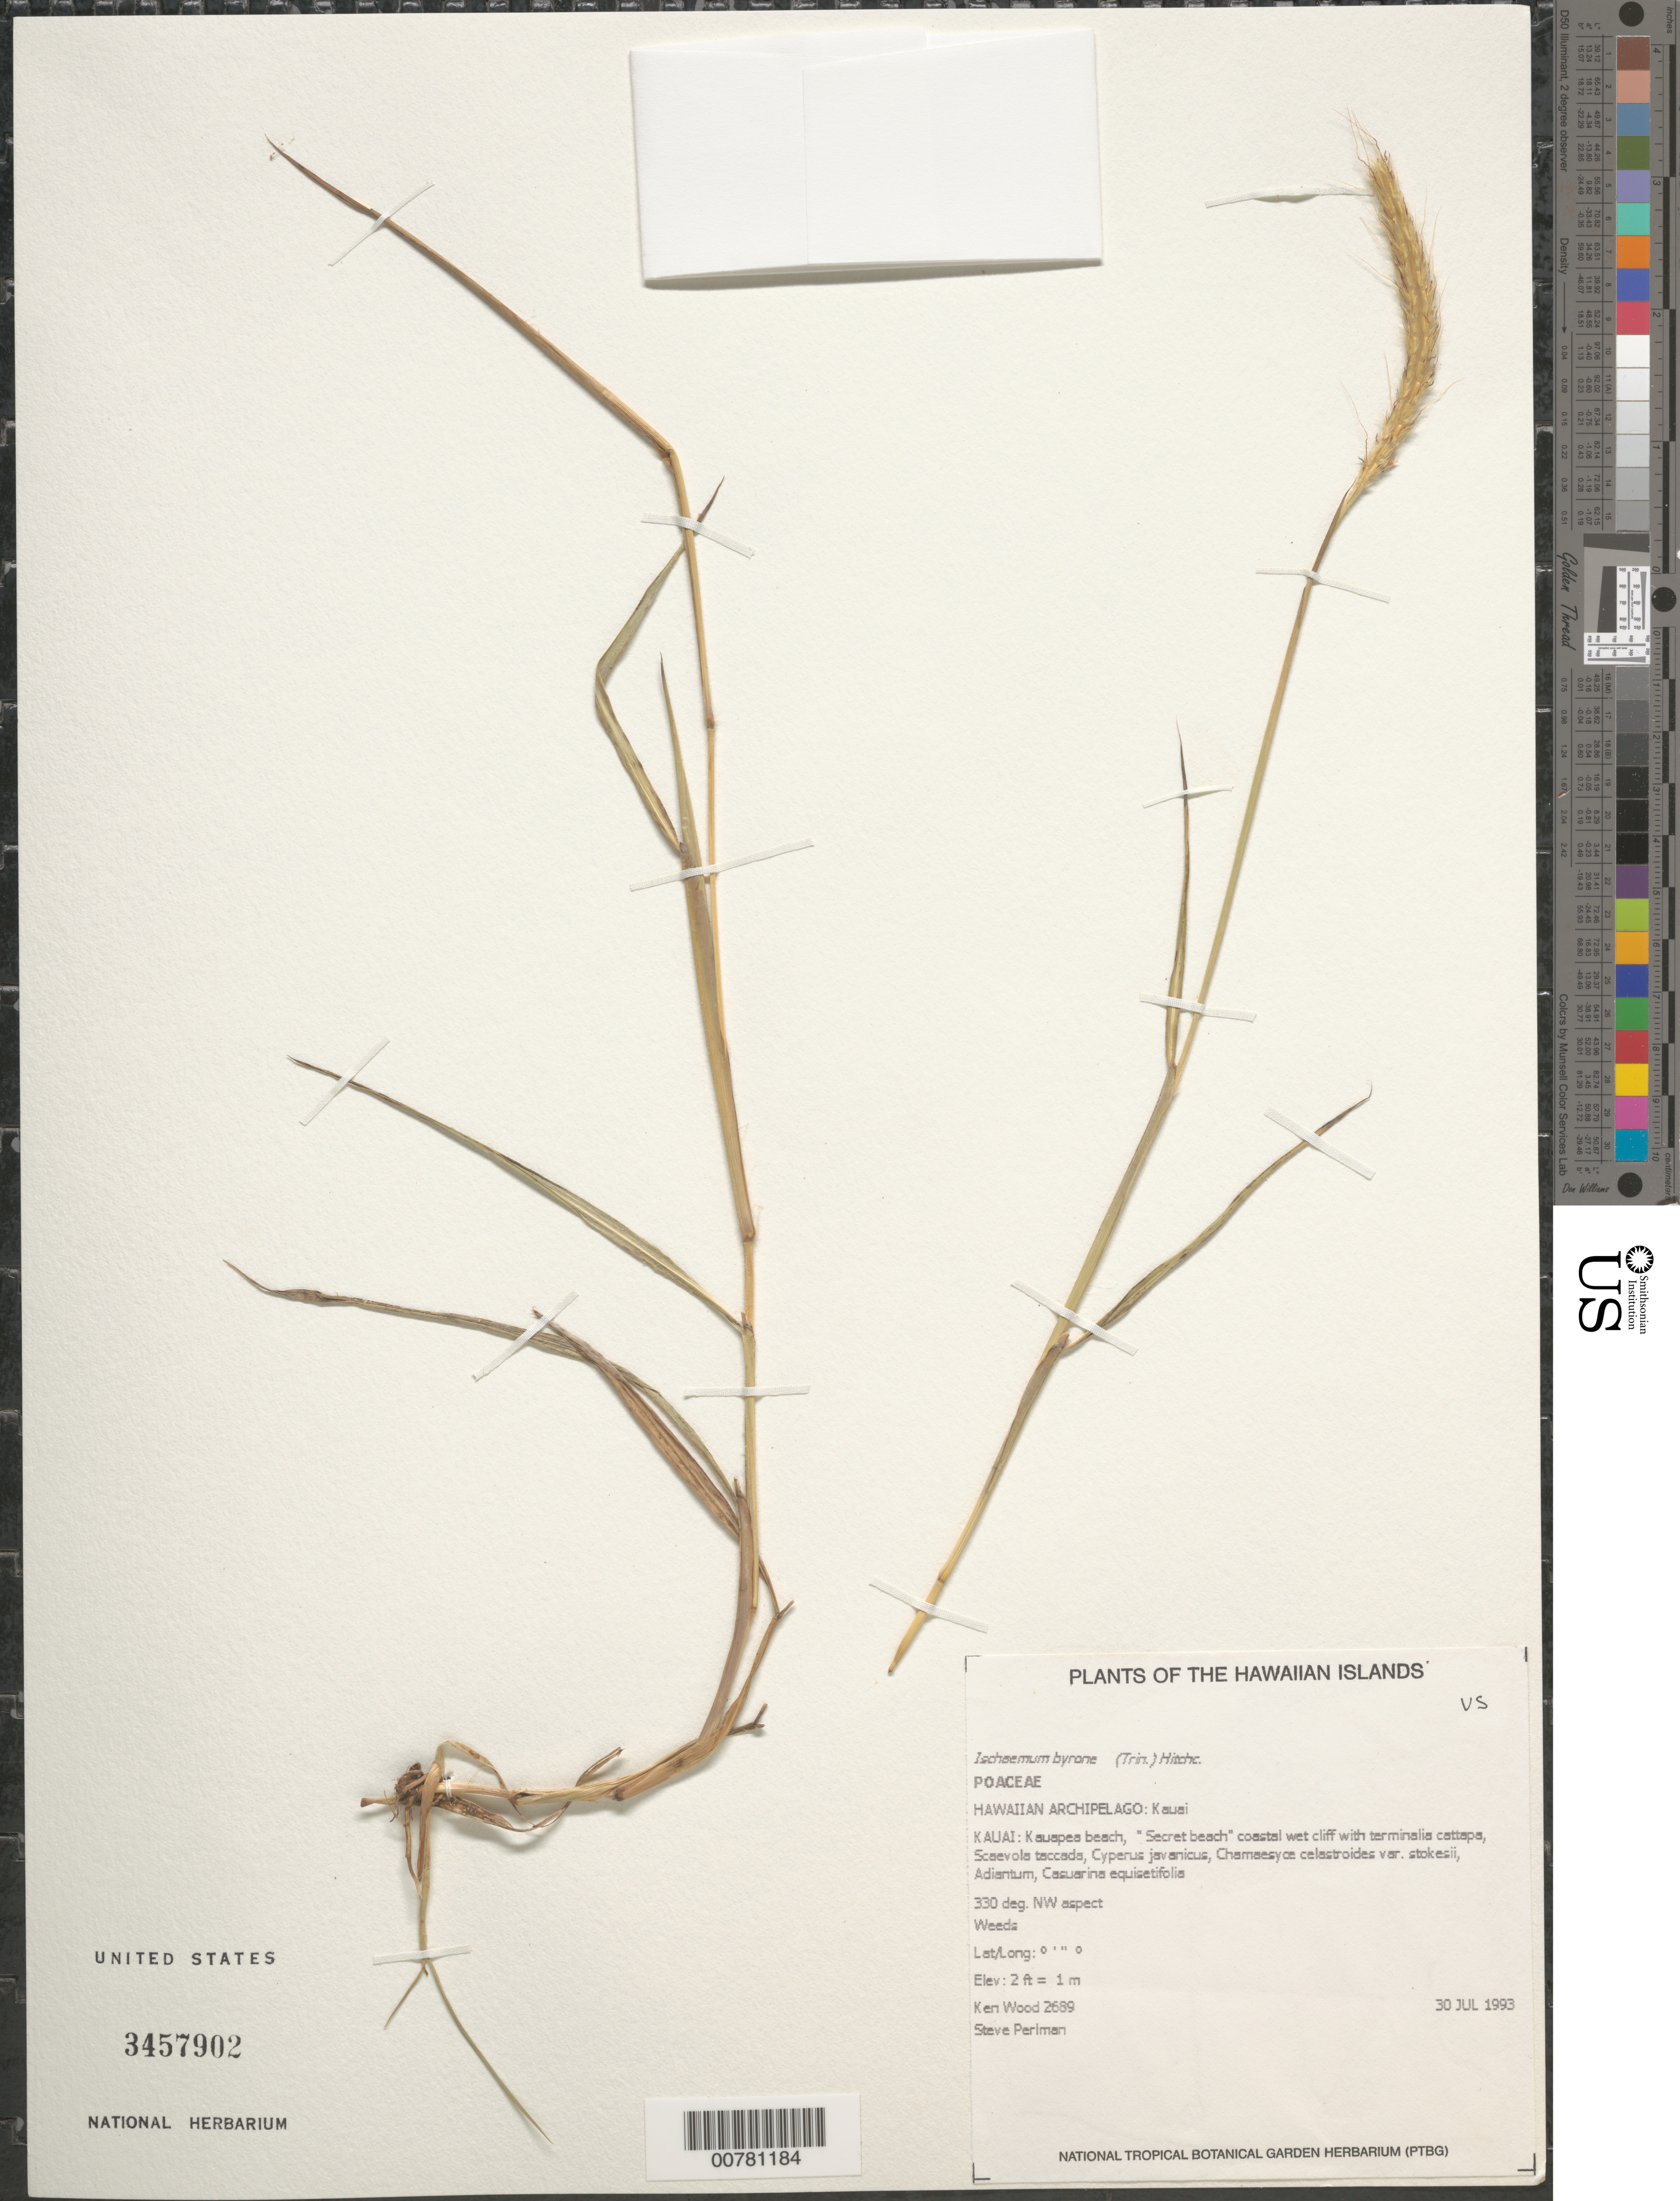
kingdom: Plantae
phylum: Tracheophyta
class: Liliopsida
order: Poales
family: Poaceae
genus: Ischaemum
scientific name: Ischaemum byrone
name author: (Trin.) Hitchc.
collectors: K. R. Wood & S. P. Perlman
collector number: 2689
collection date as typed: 30 Jul 1993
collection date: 1993-07-30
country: United States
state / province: Hawaii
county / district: Kaui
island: Kaua'i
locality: Kauapea beach, "Secret beach" coastal wet cliff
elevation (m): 1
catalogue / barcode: US 3457902